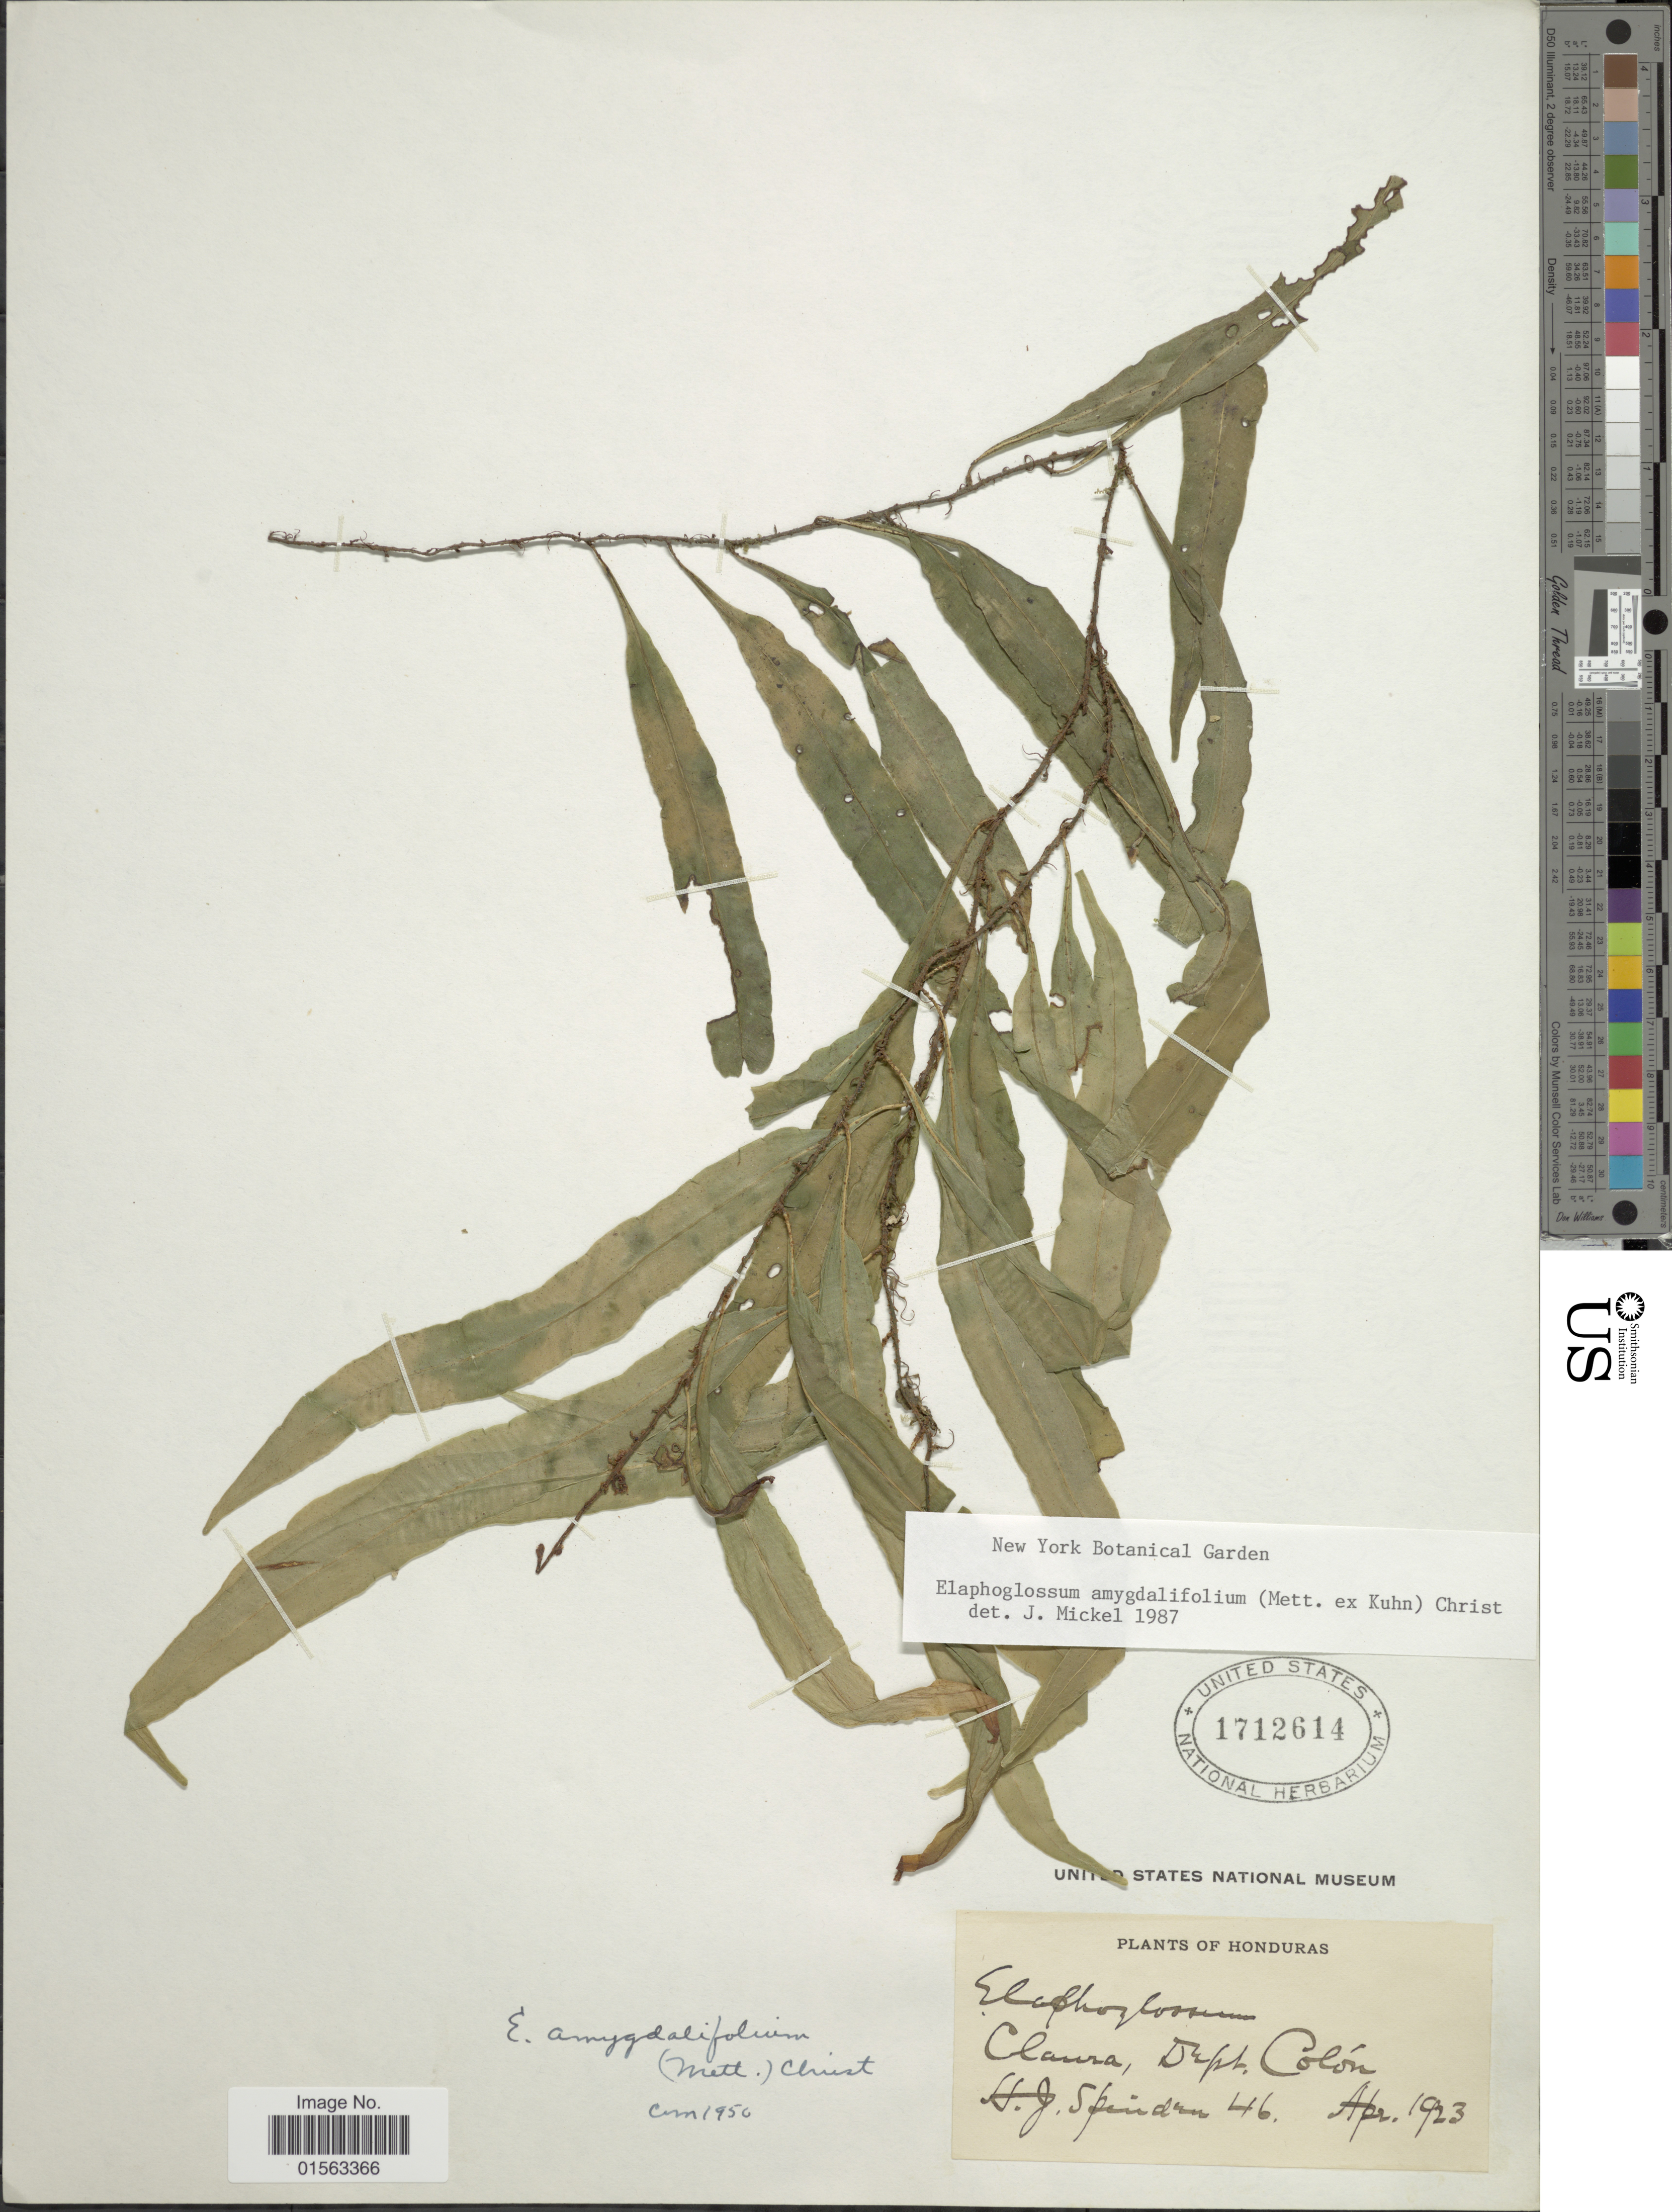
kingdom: Plantae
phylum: Tracheophyta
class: Polypodiopsida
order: Polypodiales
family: Dryopteridaceae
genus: Elaphoglossum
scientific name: Elaphoglossum amygdalifolium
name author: (Mett. ex Kuhn) Christ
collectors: H. Spinden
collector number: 46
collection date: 1923-04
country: Honduras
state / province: Colón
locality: Claura, Dept. Colon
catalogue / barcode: US 1712614